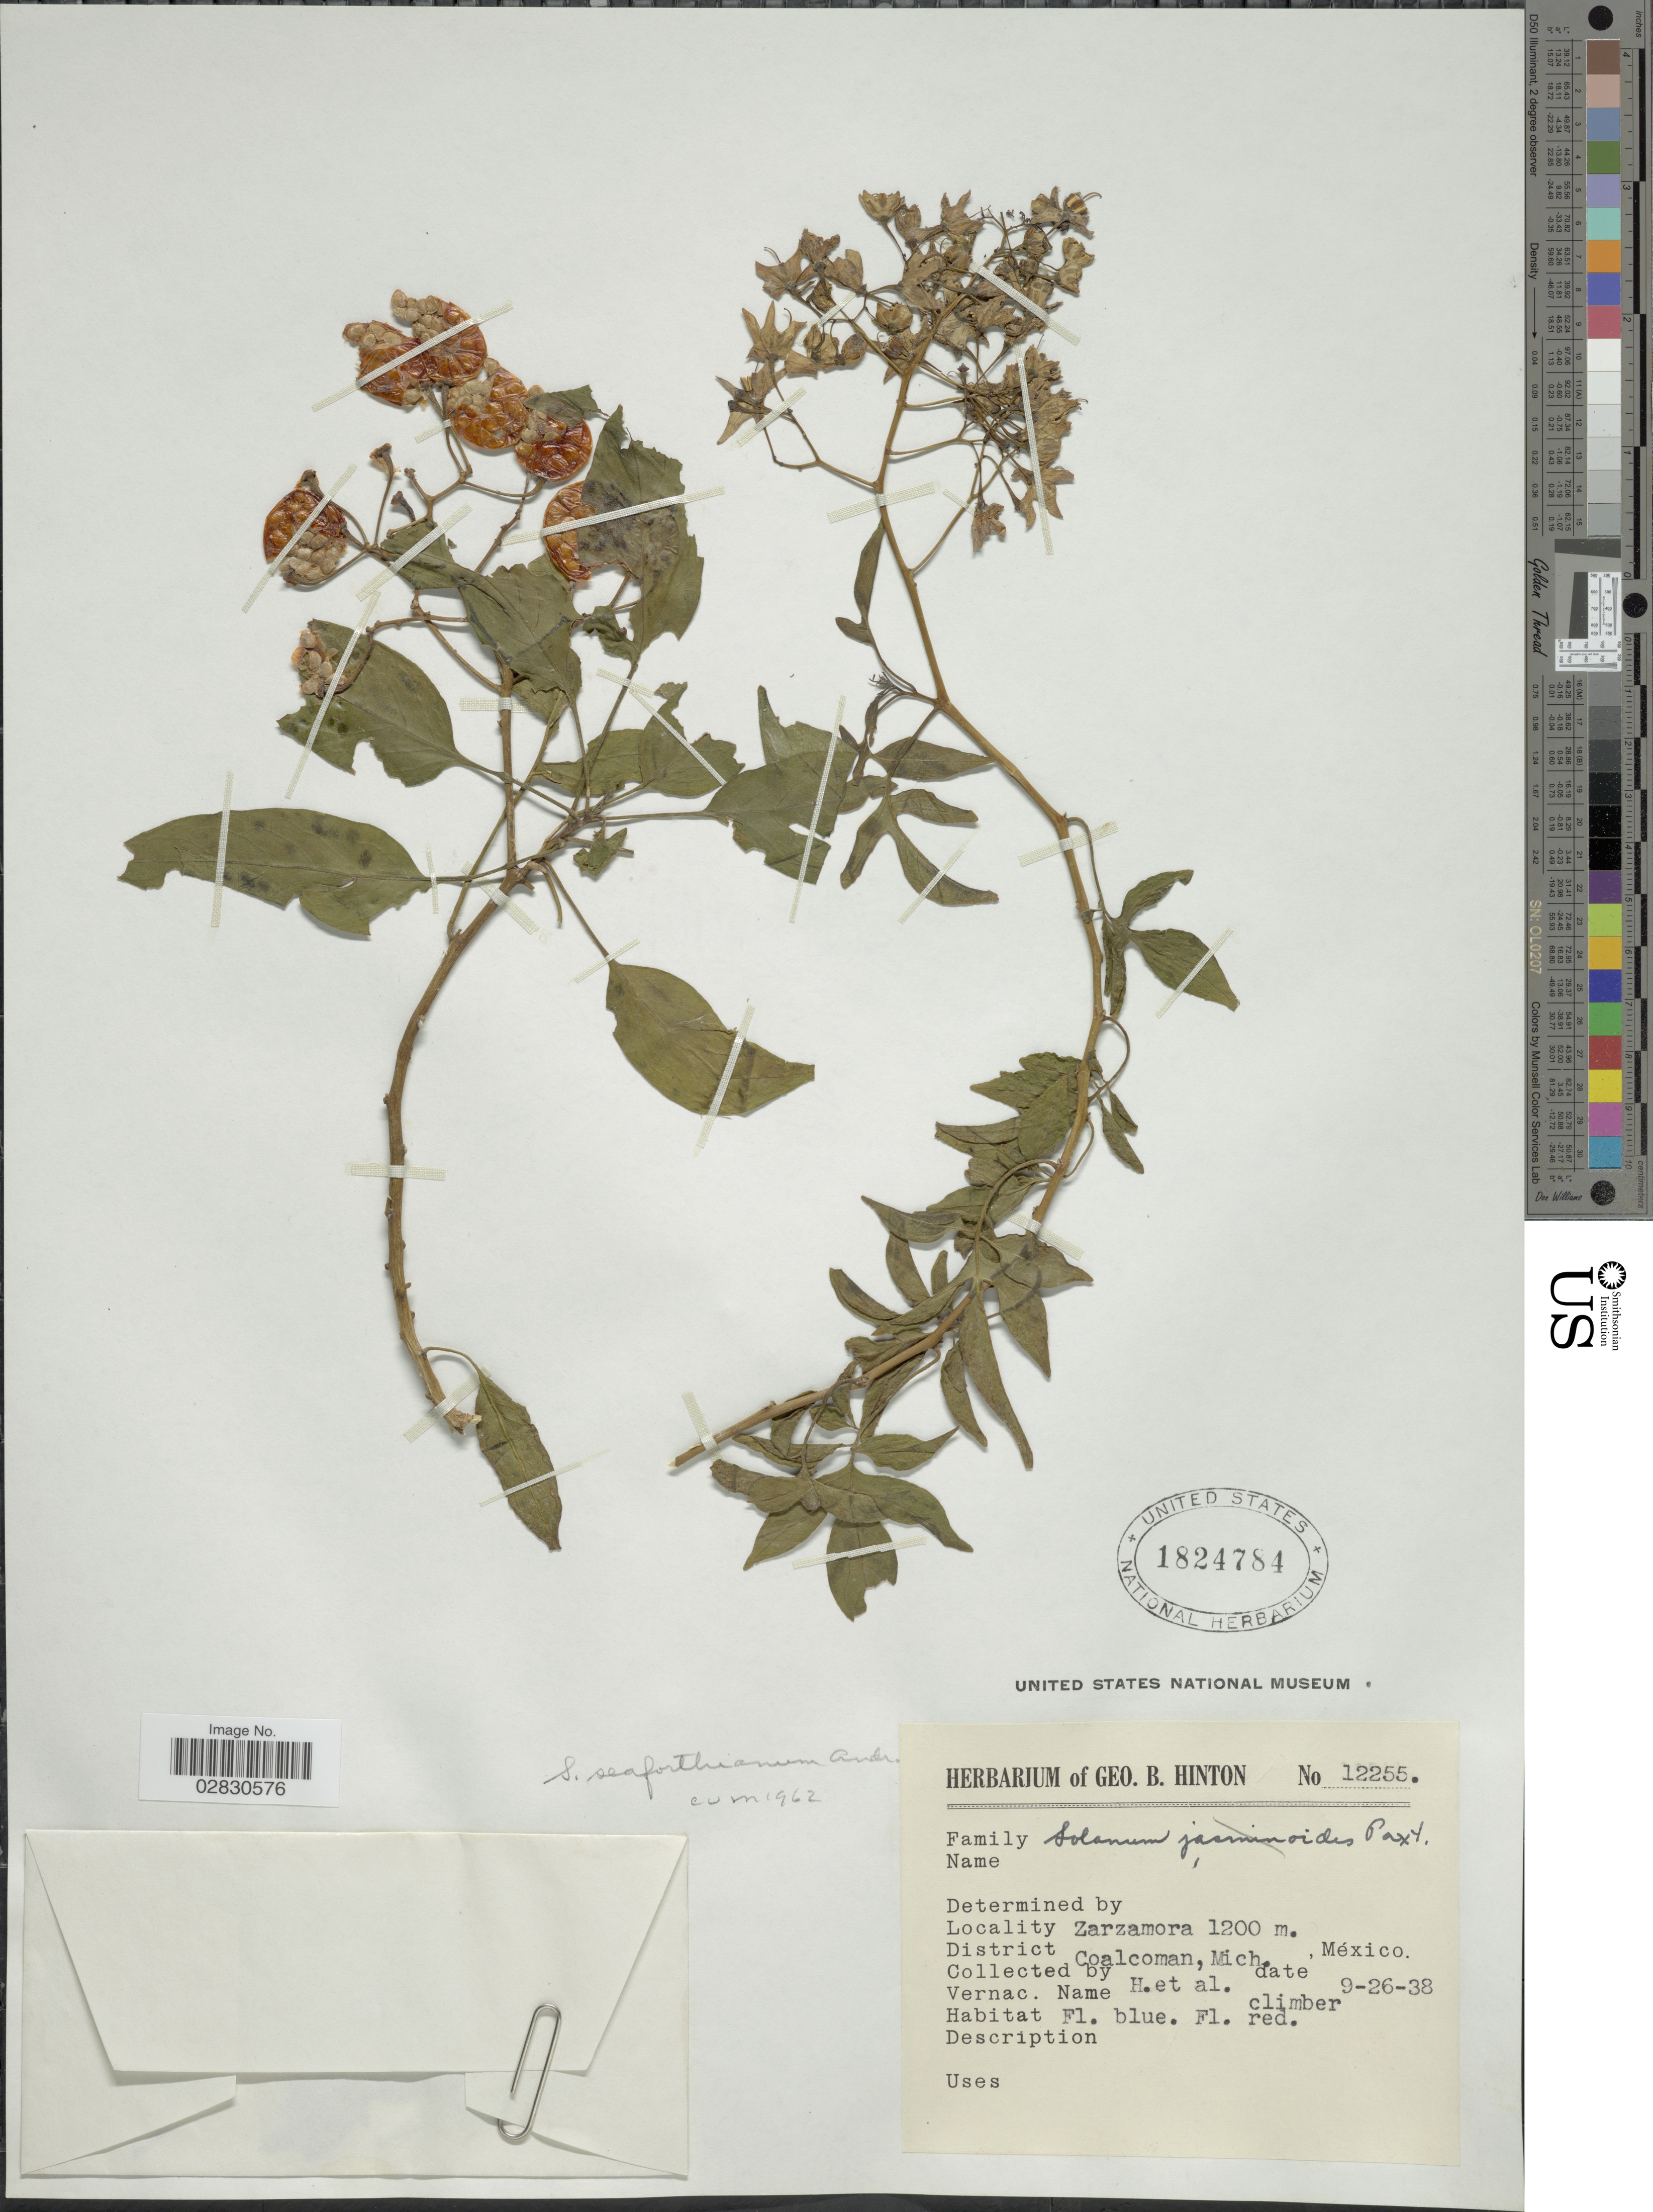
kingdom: Plantae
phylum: Tracheophyta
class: Magnoliopsida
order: Solanales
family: Solanaceae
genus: Solanum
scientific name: Solanum seaforthianum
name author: Andrews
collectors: G. B. Hinton & et al.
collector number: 12255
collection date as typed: Transcribed d/m/y: 26/9/38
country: Mexico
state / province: Michoacán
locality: Zarzamora. District Coalcoman.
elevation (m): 1200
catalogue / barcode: US 1824784